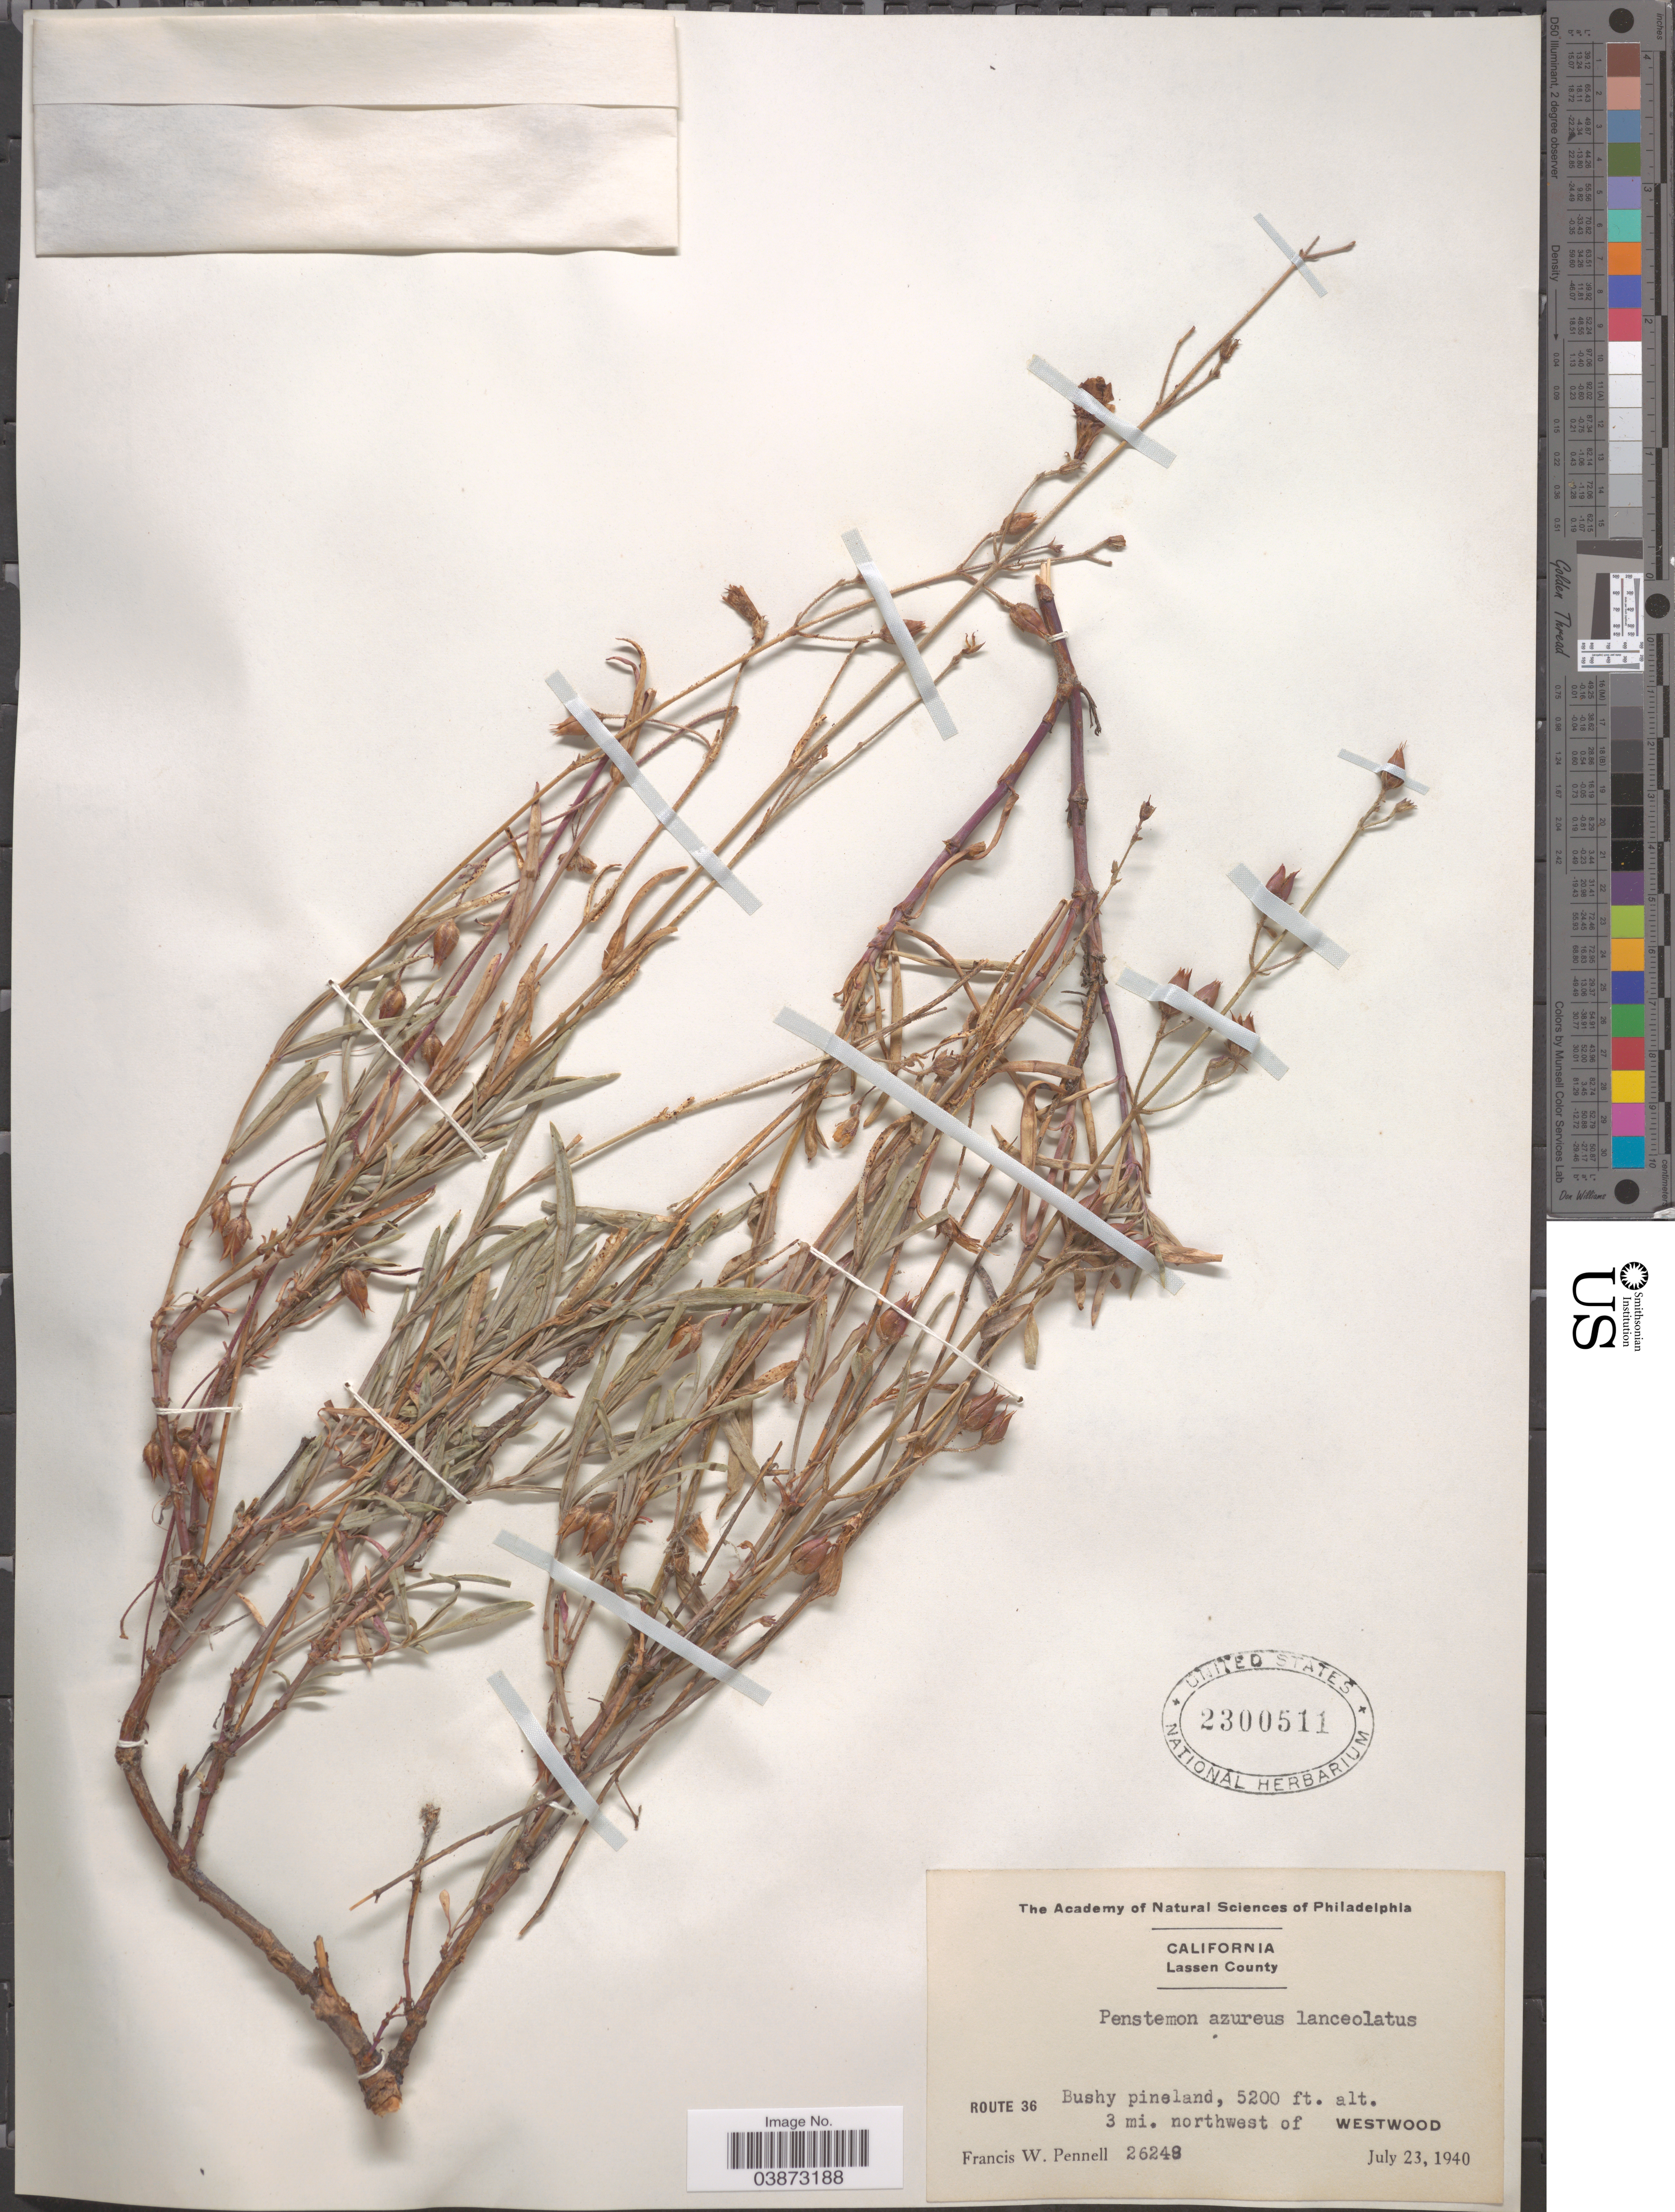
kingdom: Plantae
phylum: Tracheophyta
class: Magnoliopsida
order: Lamiales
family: Plantaginaceae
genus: Penstemon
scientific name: Penstemon azureus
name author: Benth.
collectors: F. W. Pennell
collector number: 26248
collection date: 1940-07-23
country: United States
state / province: California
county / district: Lassen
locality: Lassen County. Route 36. 3 mi. northwest of Westwood.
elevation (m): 1585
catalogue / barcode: US 2300511